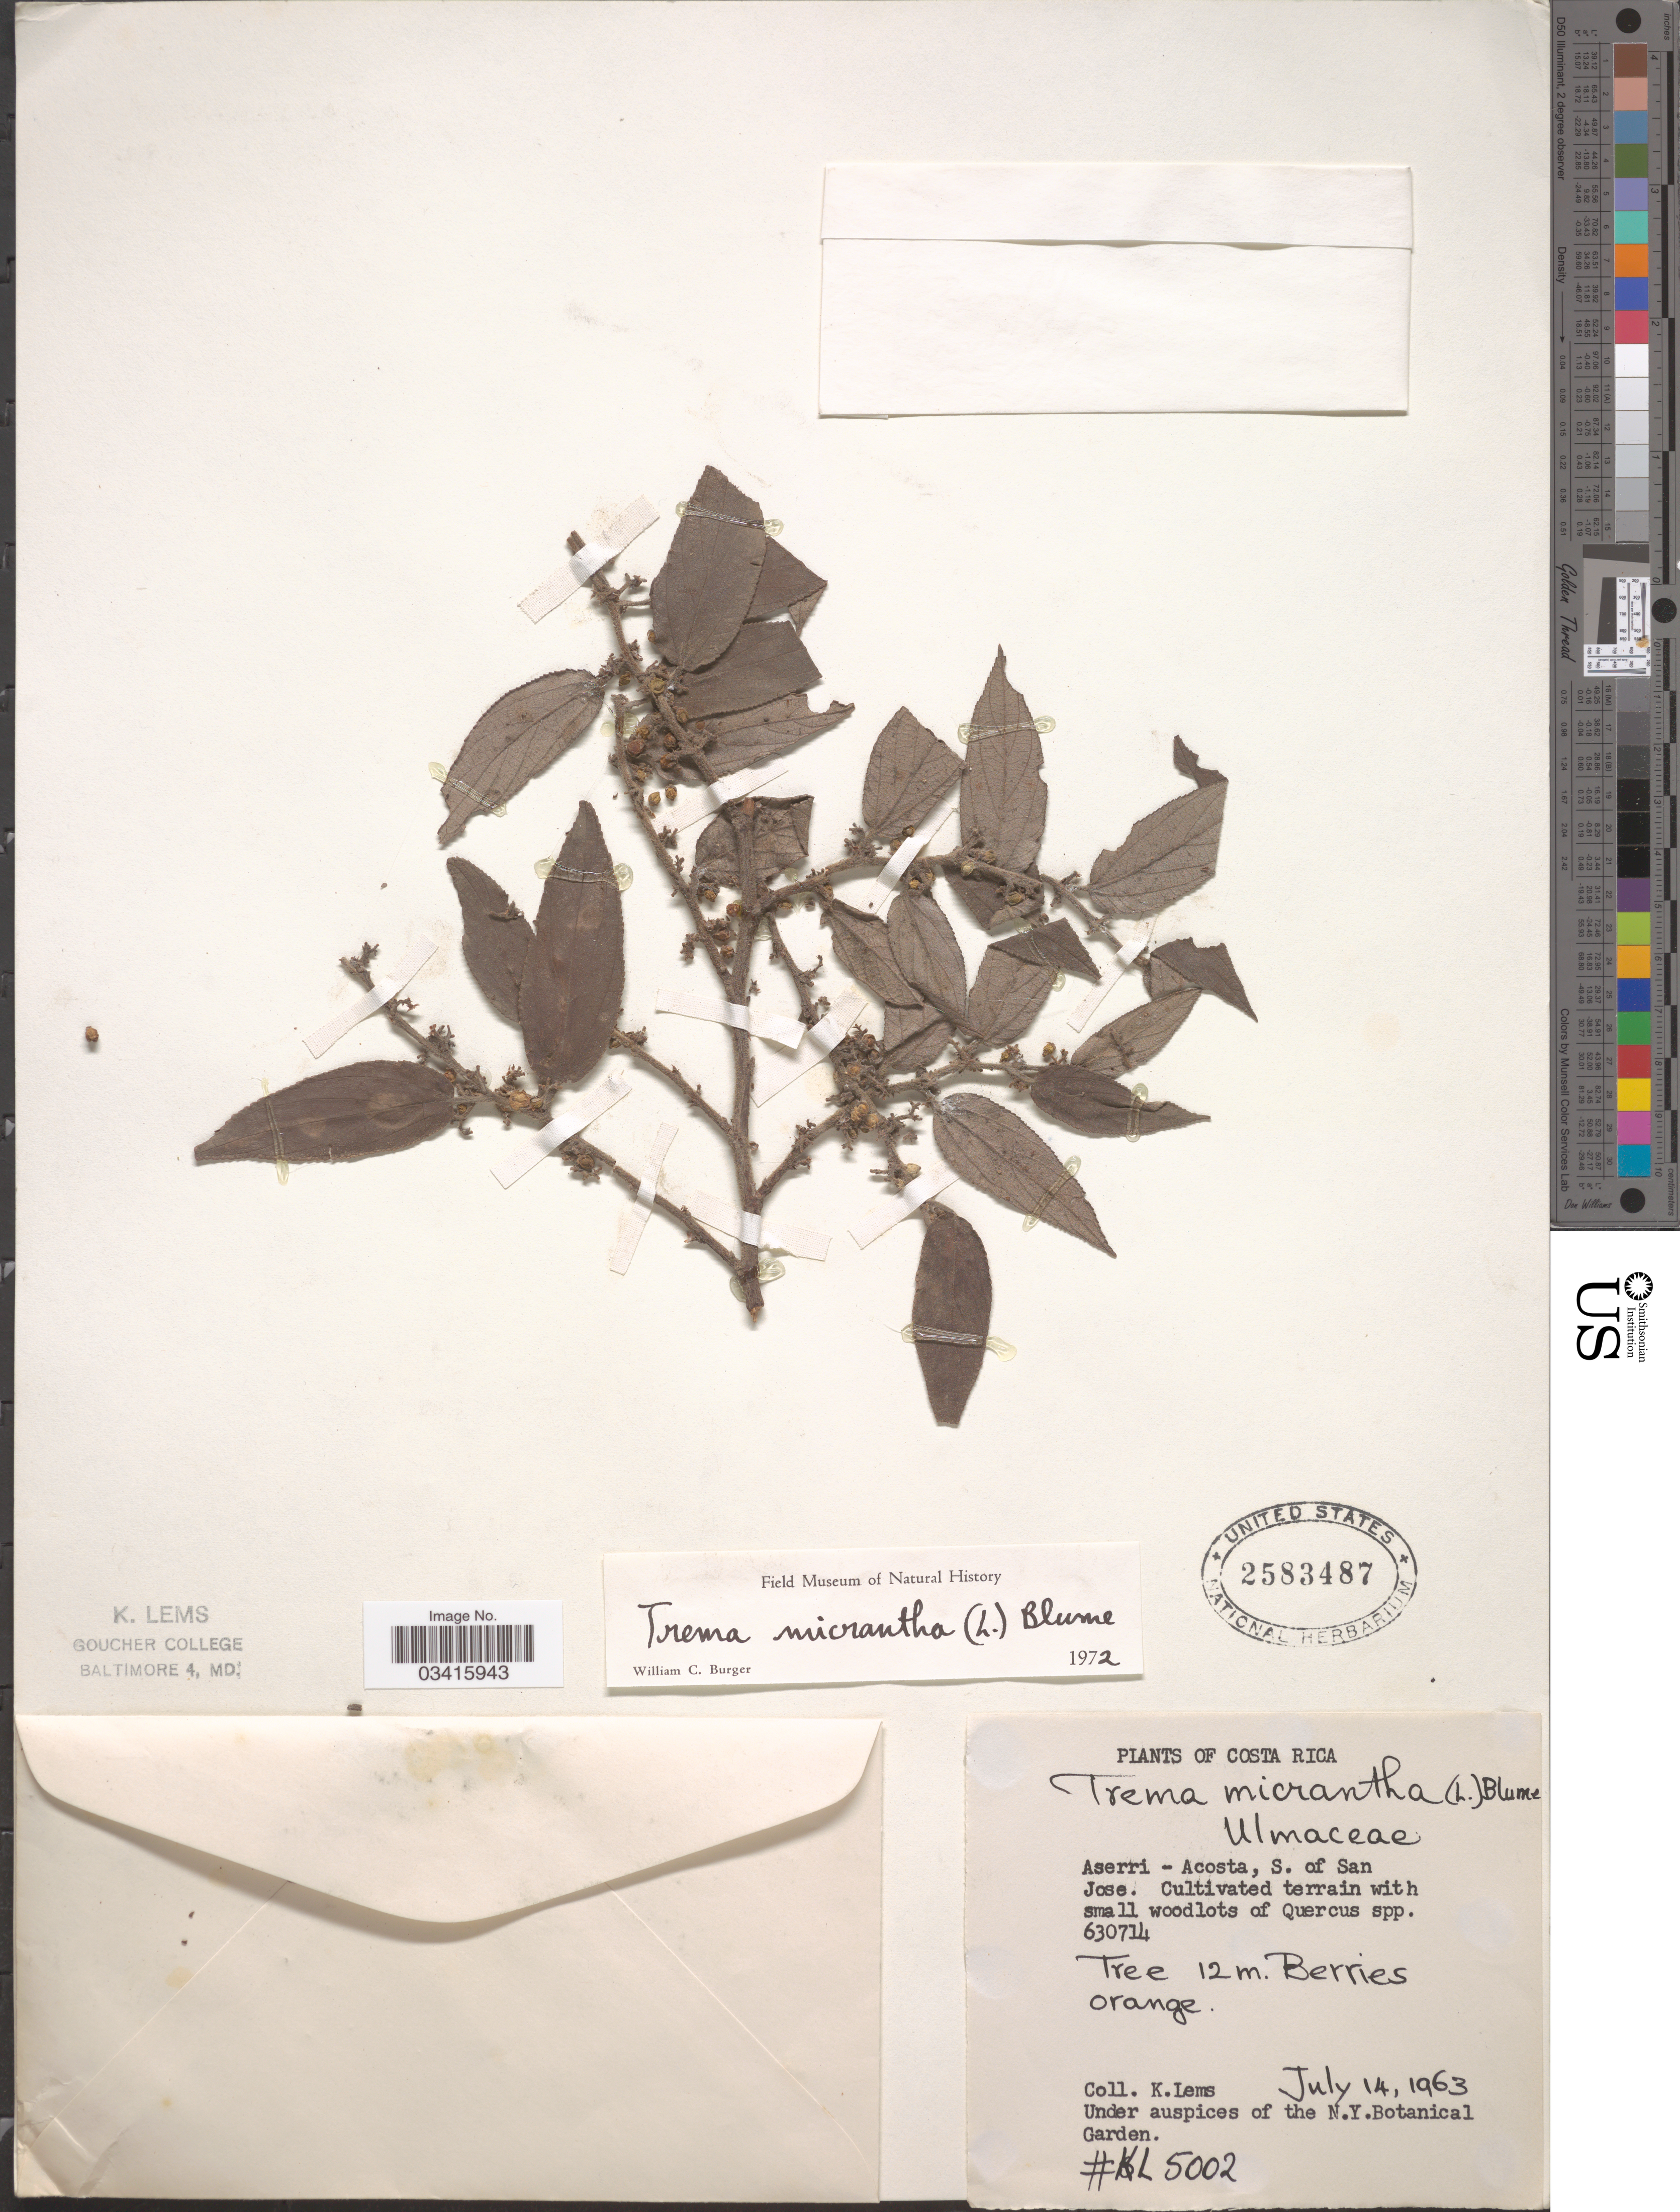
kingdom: Plantae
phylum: Tracheophyta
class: Magnoliopsida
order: Rosales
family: Cannabaceae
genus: Trema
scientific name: Trema micranthum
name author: (L.) Blume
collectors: K. Lems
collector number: KL5002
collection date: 1963-07-14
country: Costa Rica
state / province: San José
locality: Aserri - Acosta, S. of San Jose.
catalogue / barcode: US 2583487